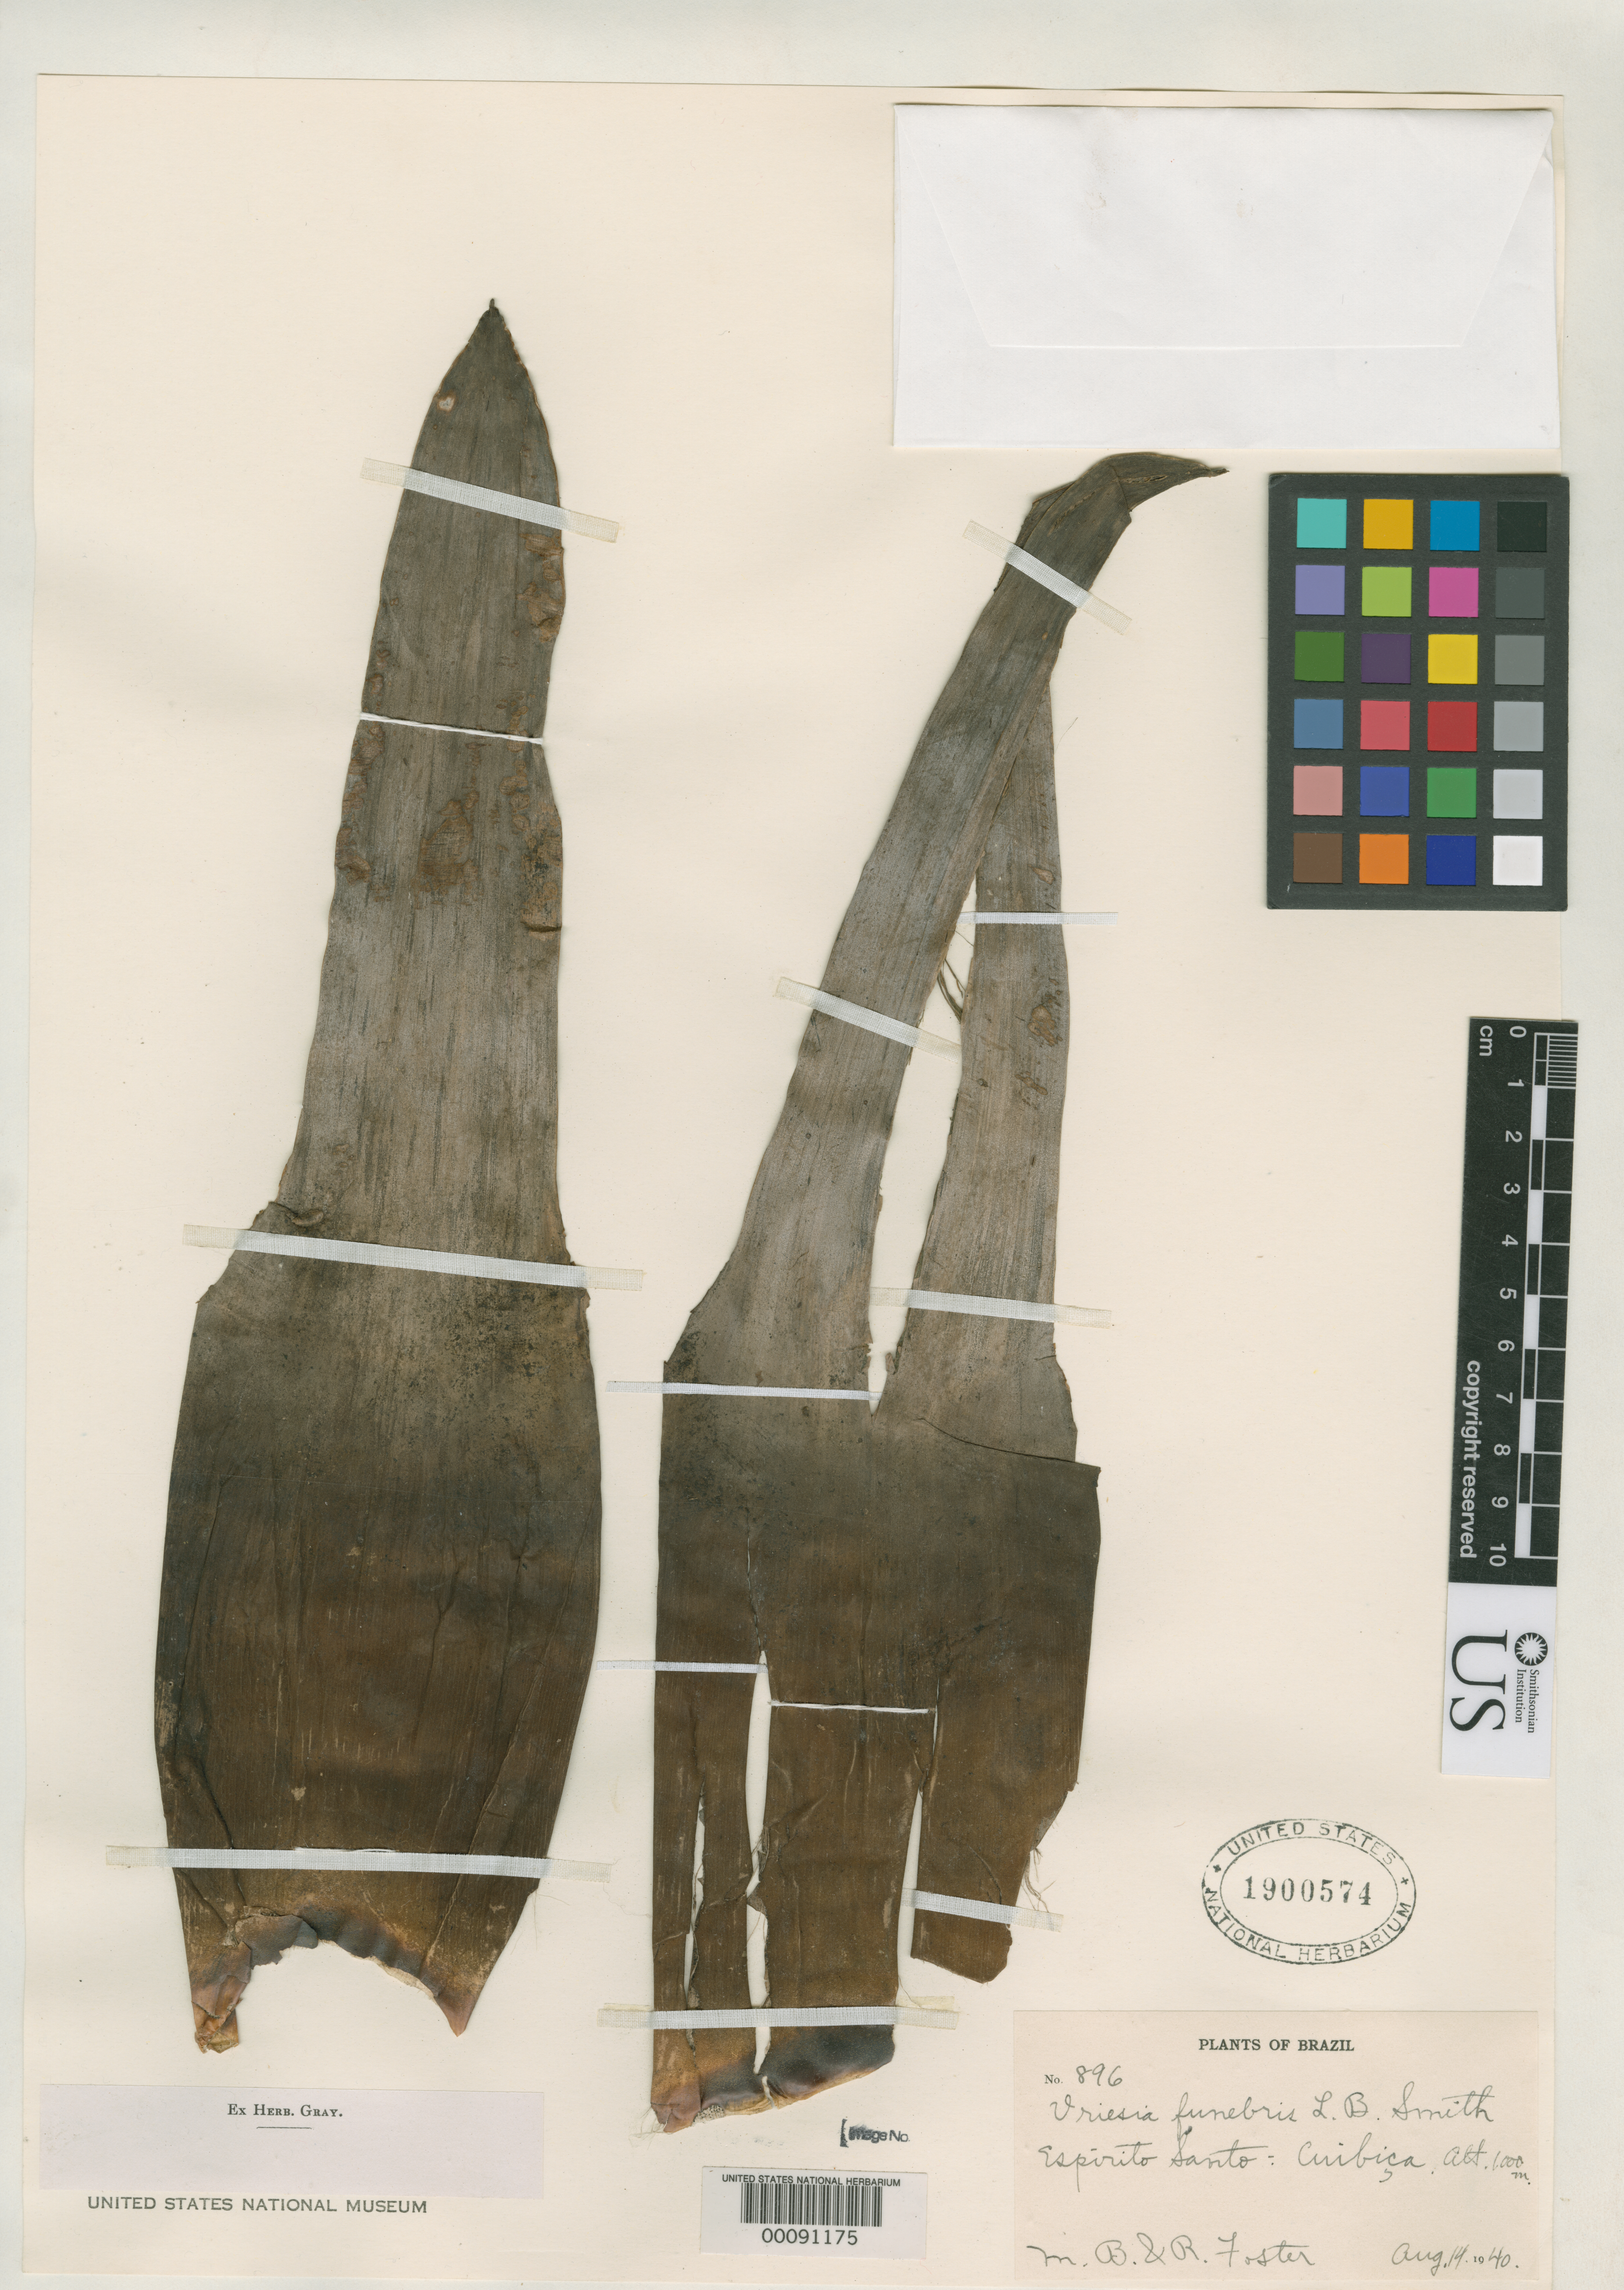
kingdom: Plantae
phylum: Tracheophyta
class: Liliopsida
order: Poales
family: Bromeliaceae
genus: Vriesea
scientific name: Vriesea funebris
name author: L.B. Sm.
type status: Isotype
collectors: M. B. Foster & R. C. Foster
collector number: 896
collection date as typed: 14 Aug 1940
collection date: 1940-08-14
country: Brazil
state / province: Espírito Santo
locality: Cuibica.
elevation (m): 1000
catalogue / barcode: US 1900574